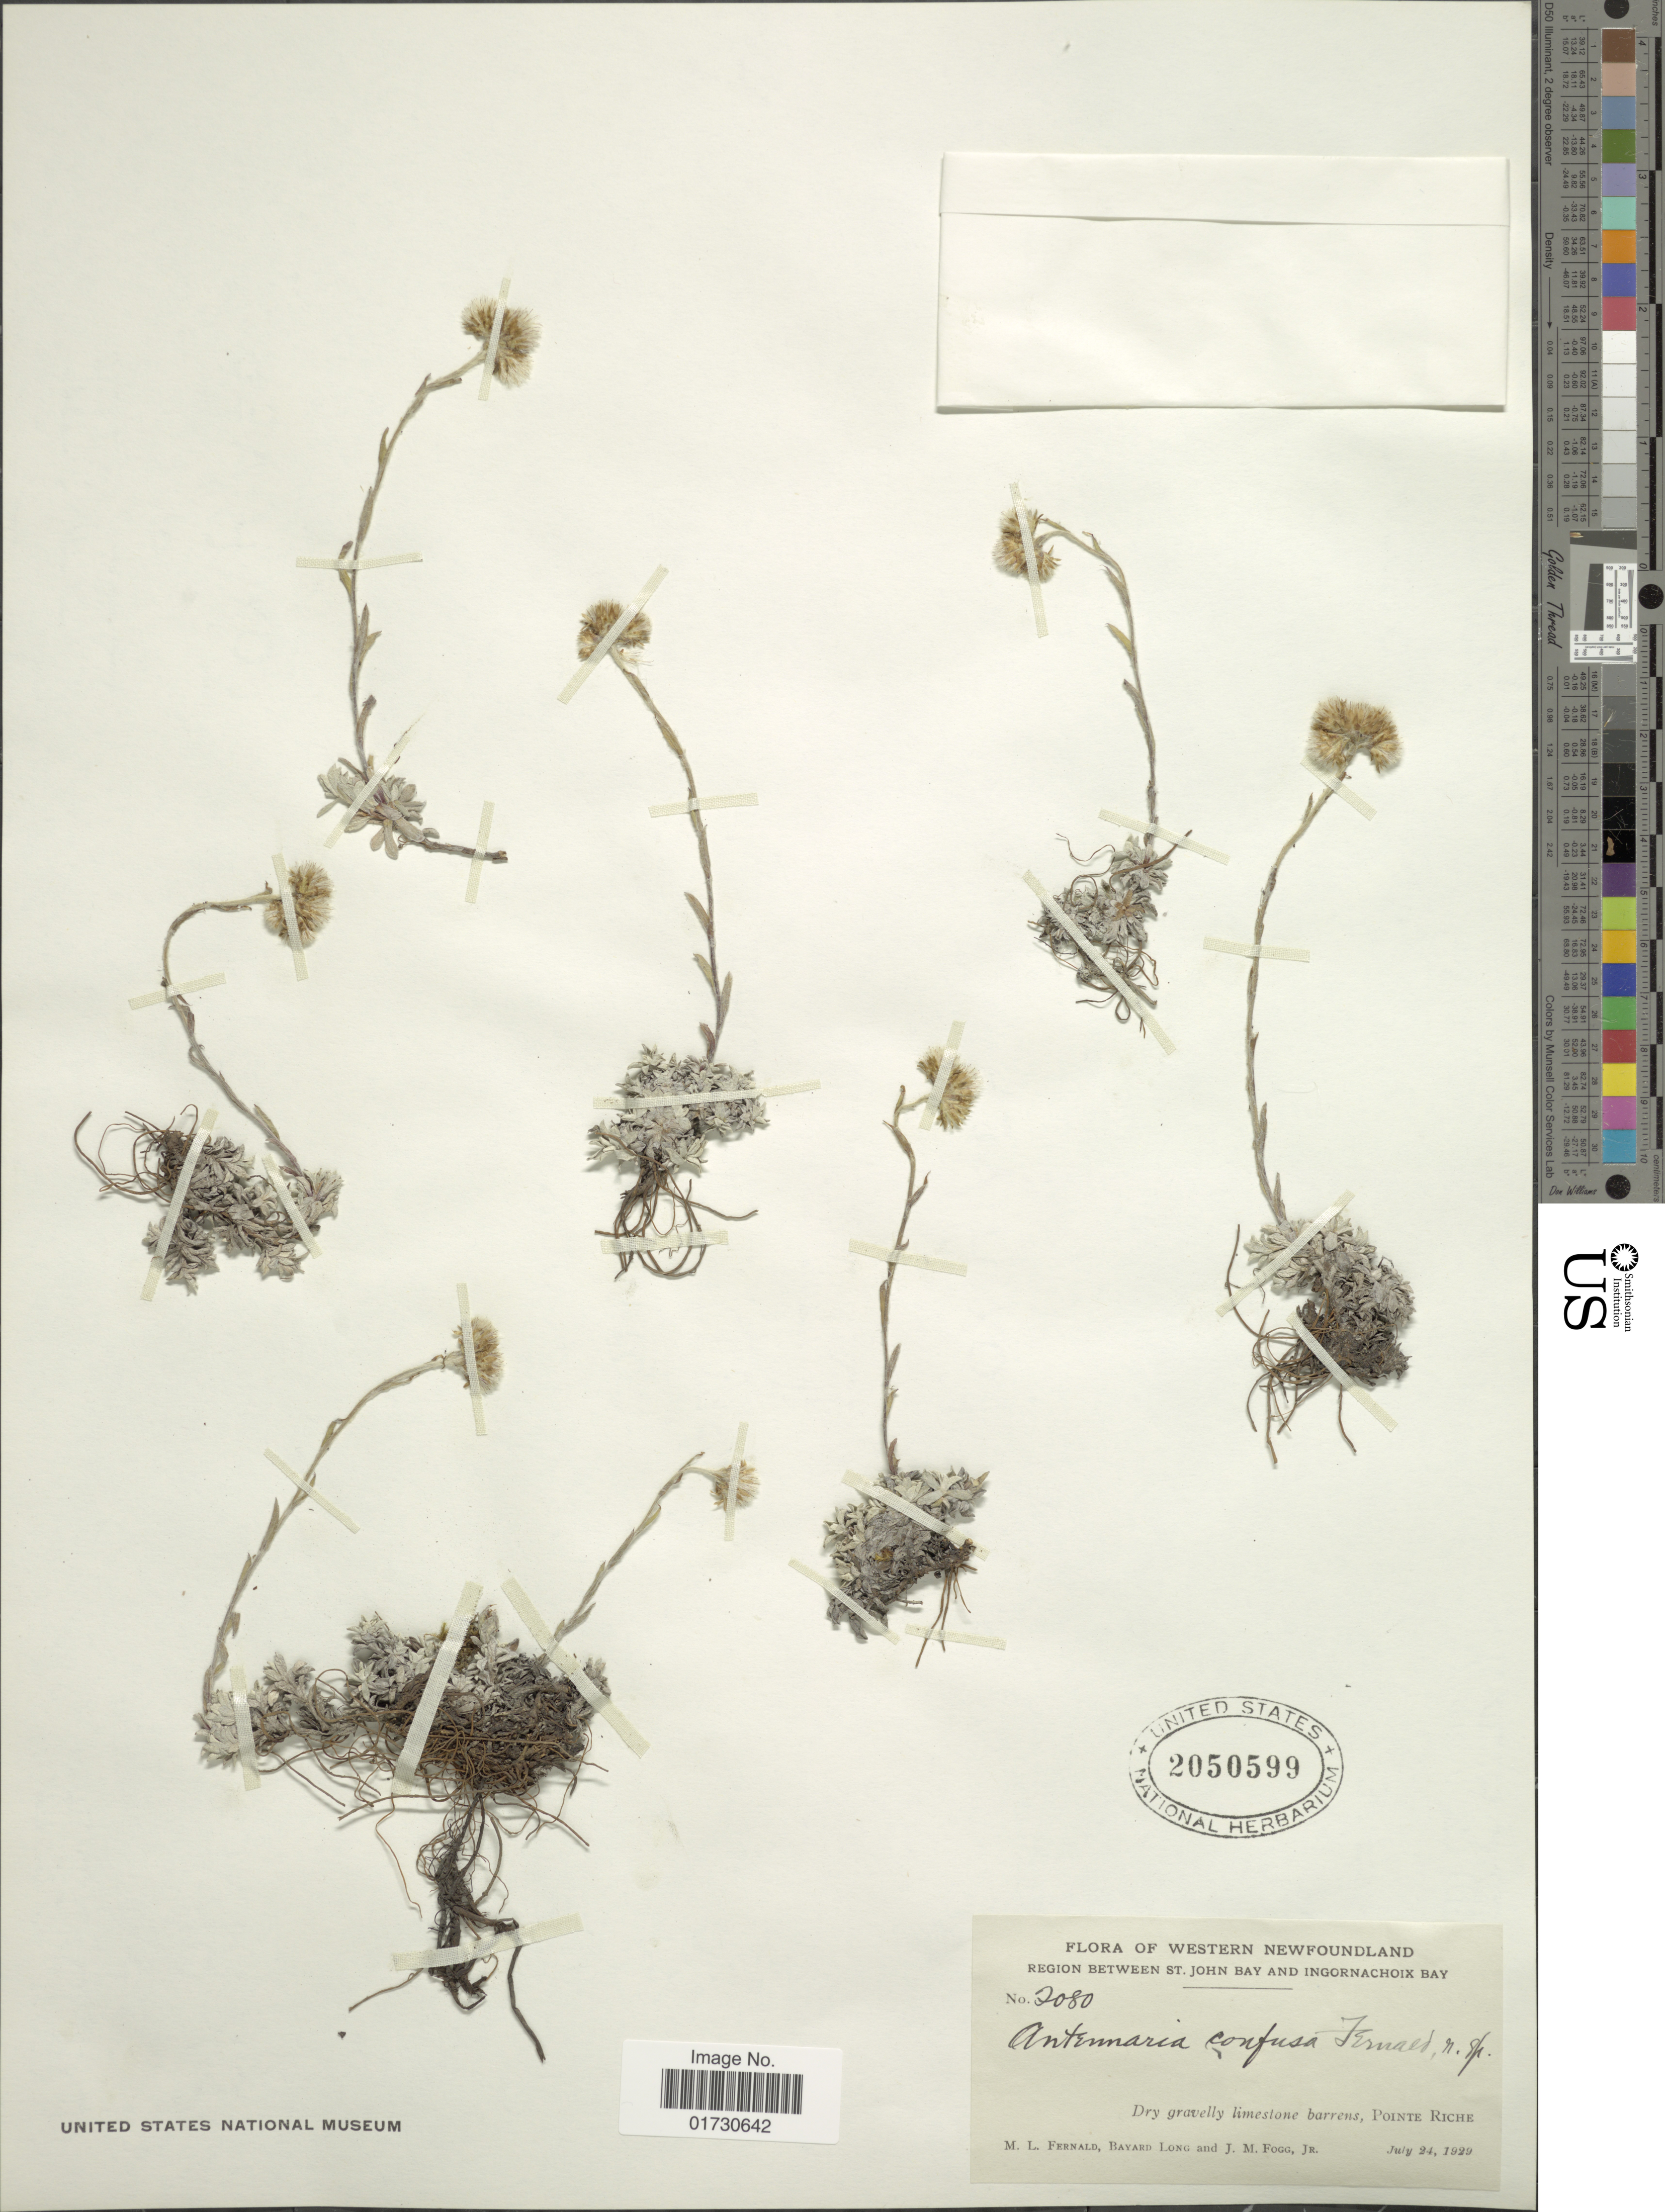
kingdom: Plantae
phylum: Tracheophyta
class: Magnoliopsida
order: Asterales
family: Asteraceae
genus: Antennaria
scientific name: Antennaria confusa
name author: Fernald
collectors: M. L. Fernald, B. Long & J. Fogg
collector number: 2080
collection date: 1929-07-24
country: Canada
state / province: Newfoundland and Labrador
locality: Western Newfoundland, Region Between St. John Bay and Ingornachchoux Bay, Pointe Riche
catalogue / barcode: US 2050599